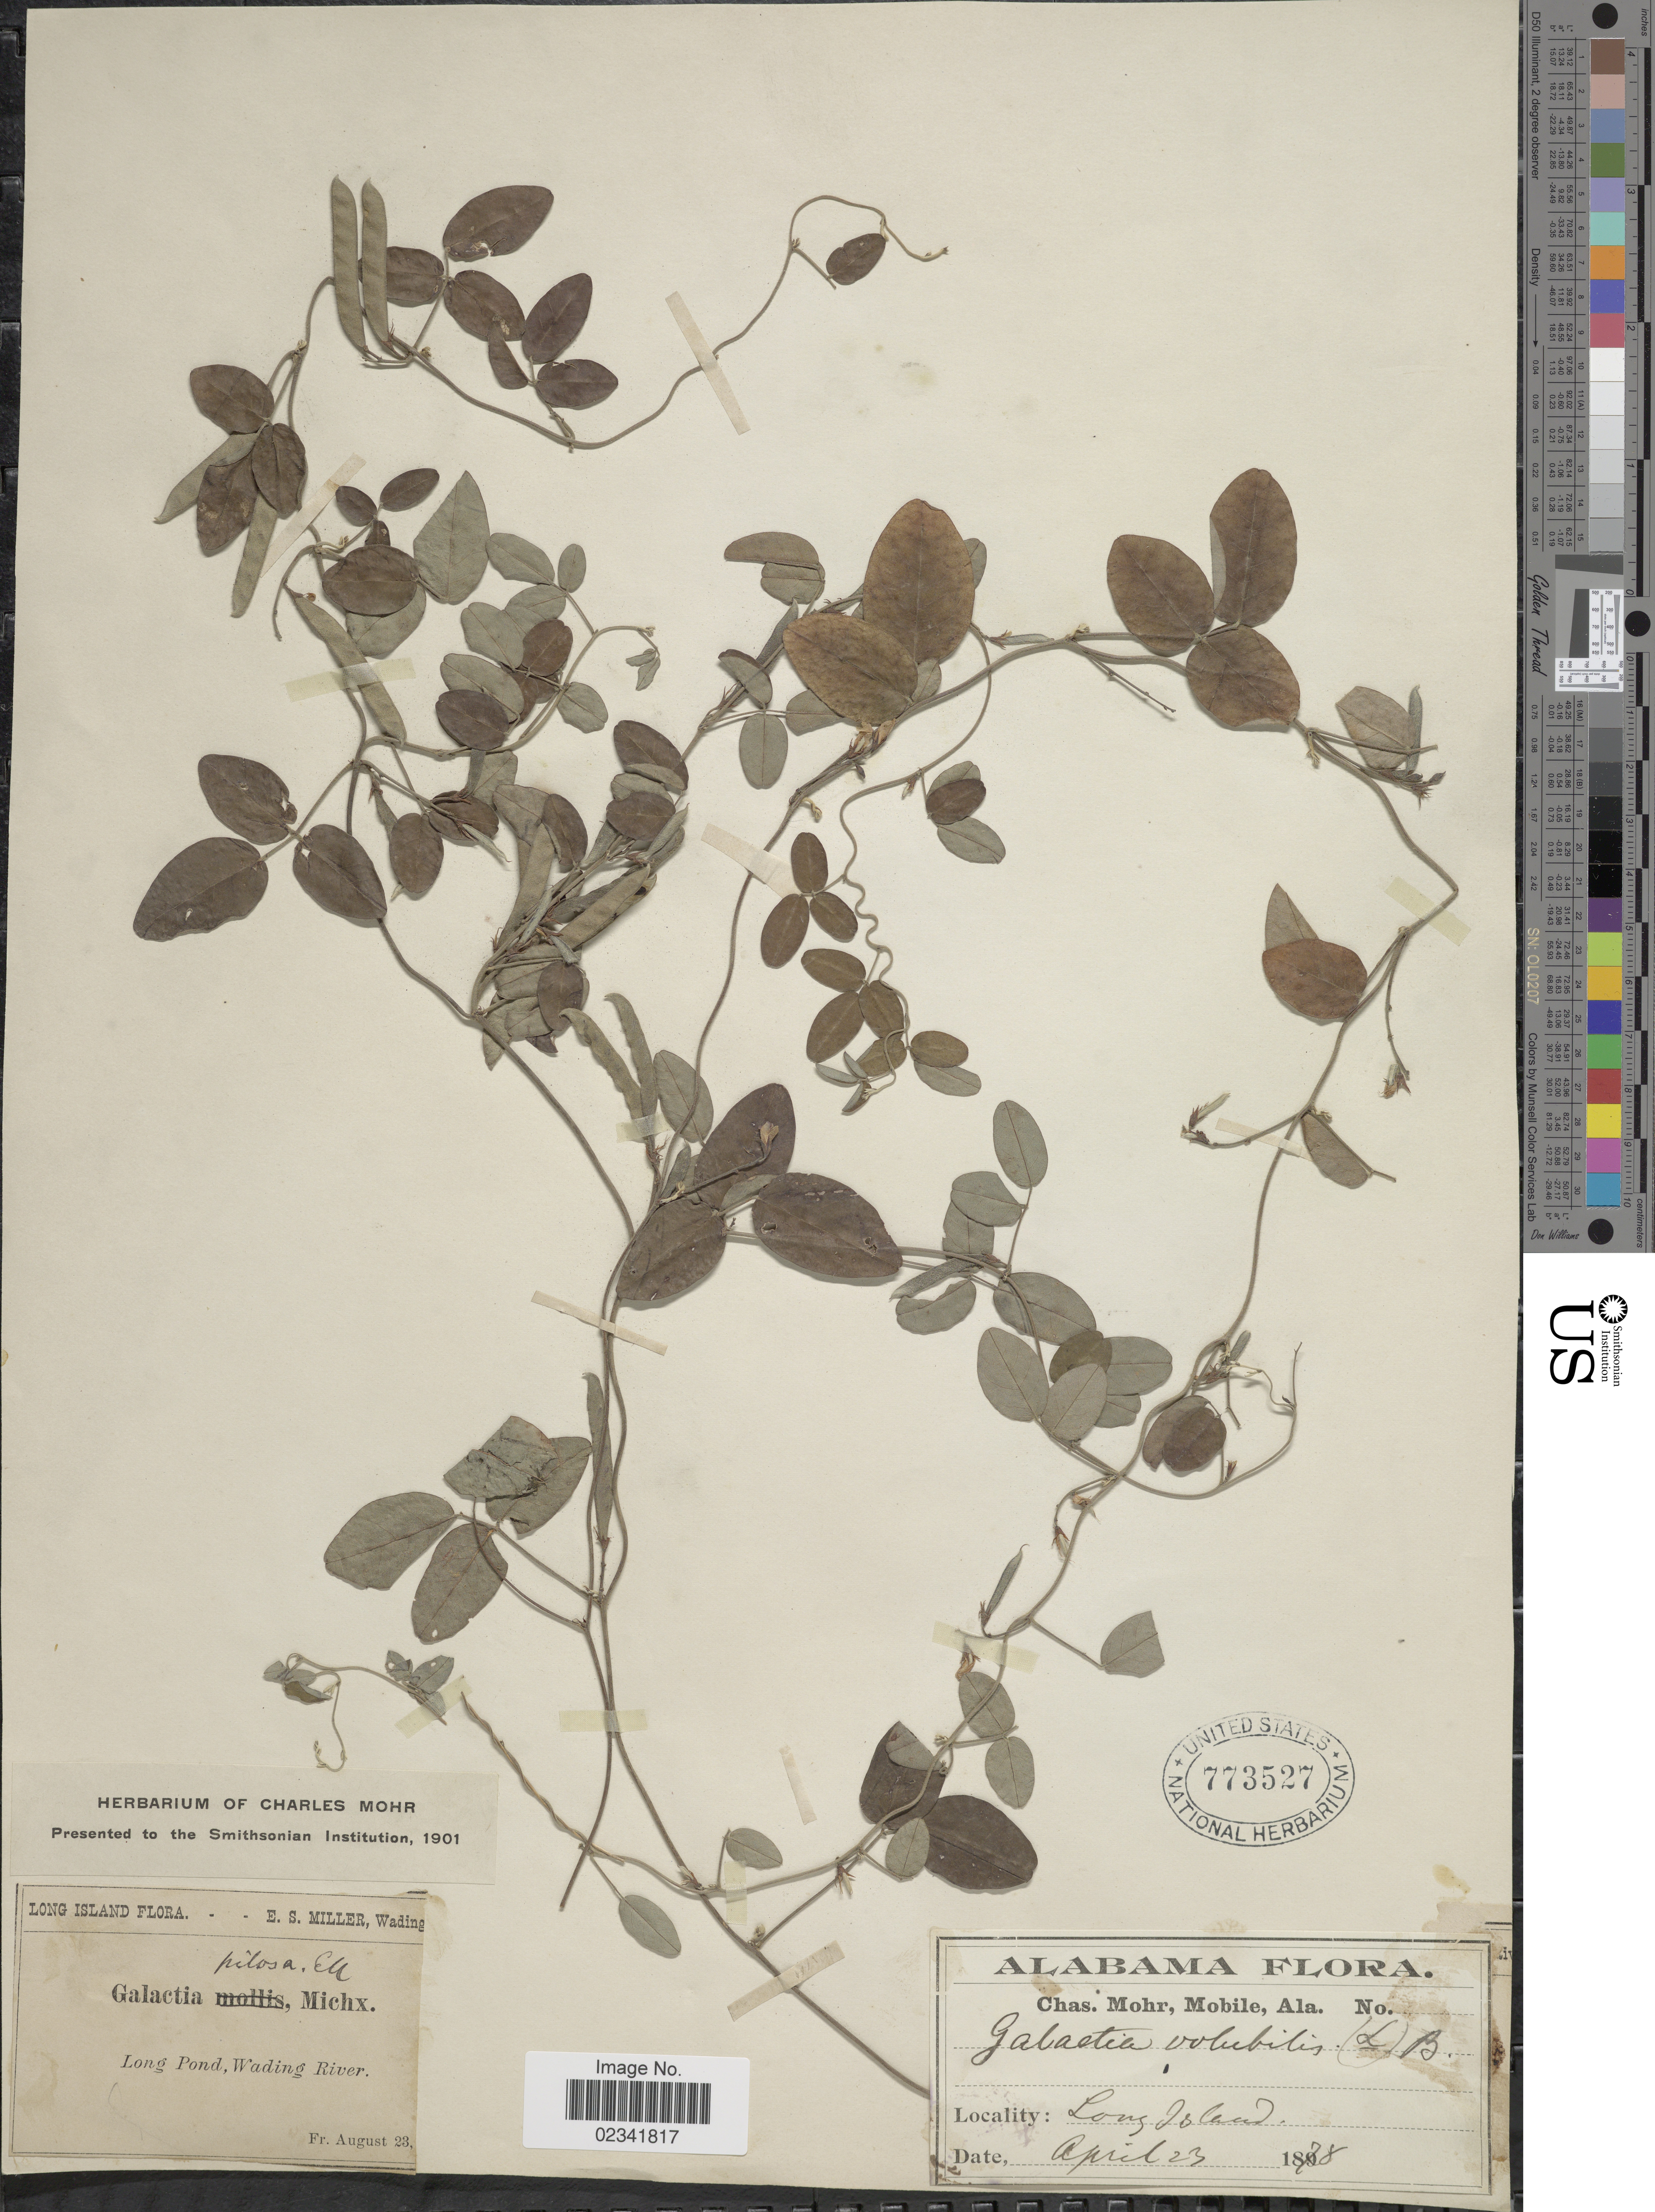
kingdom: Plantae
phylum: Tracheophyta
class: Magnoliopsida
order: Fabales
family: Fabaceae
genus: Galactia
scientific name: Galactia volubilis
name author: (L.) Britton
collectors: E. S. Miller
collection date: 1878-08-23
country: United States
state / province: New York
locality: Long Island, Long Pond, Wading River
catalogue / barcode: US 773527